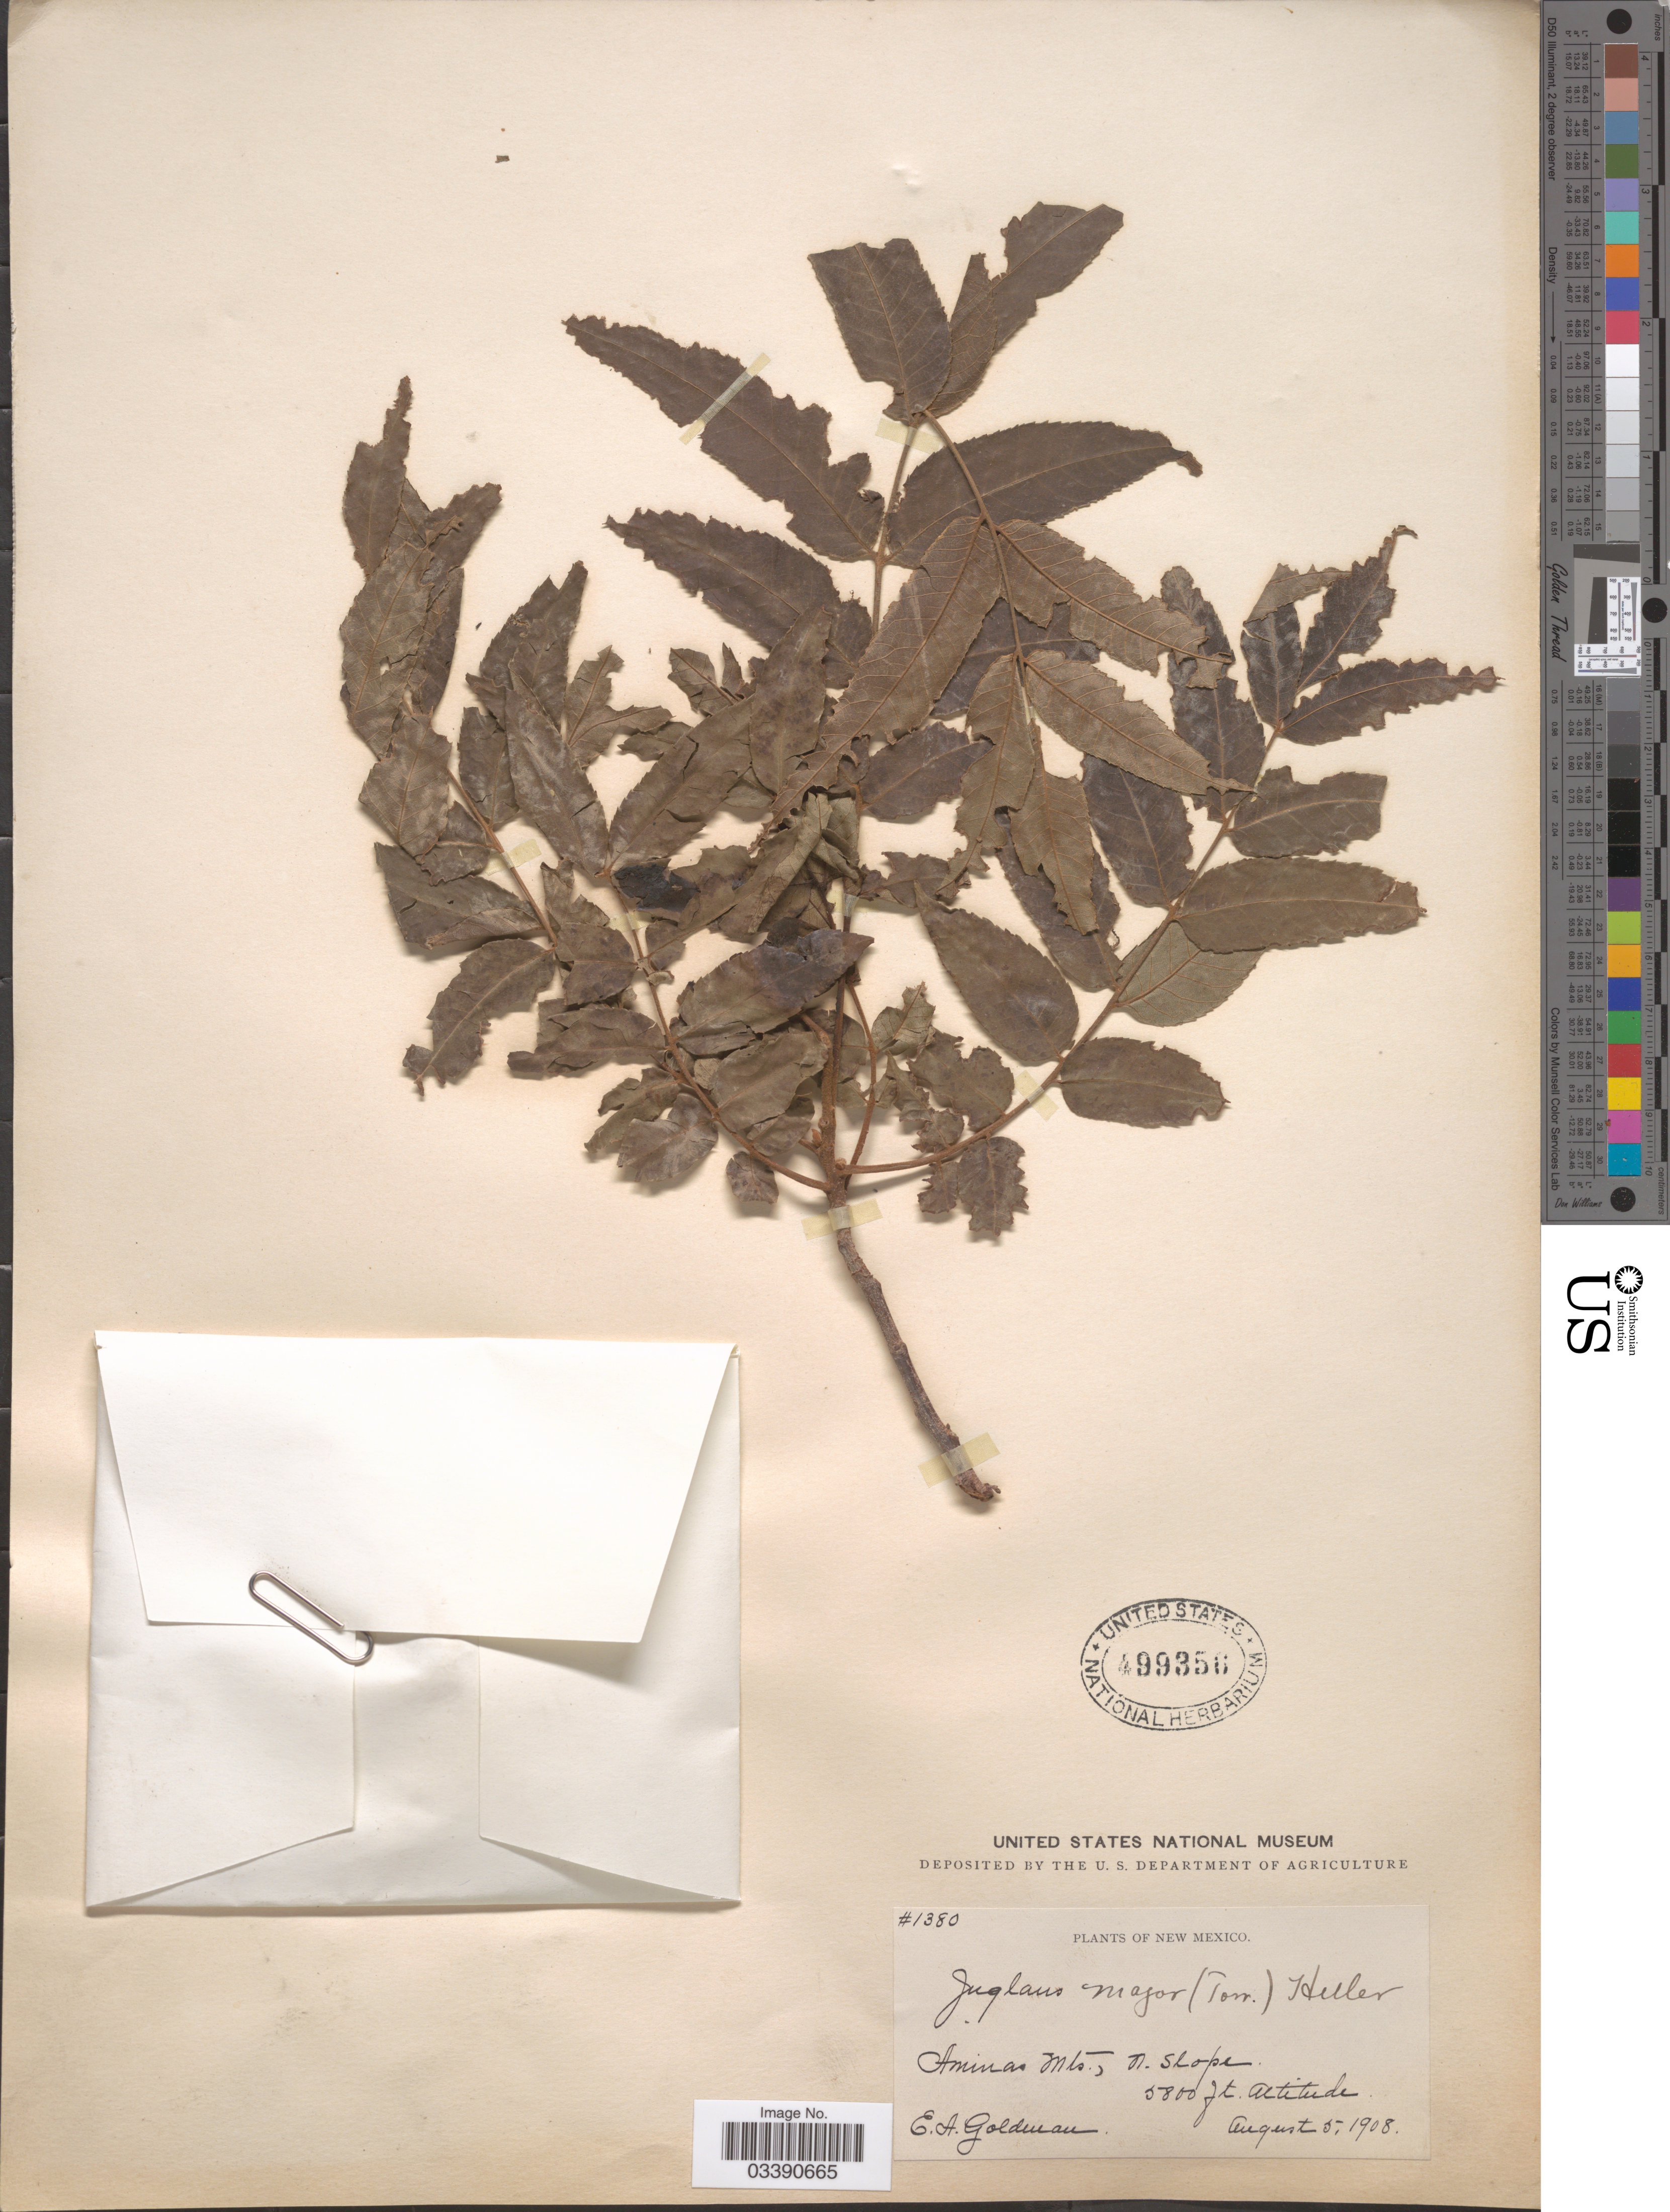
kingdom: Plantae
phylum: Tracheophyta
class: Magnoliopsida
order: Fagales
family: Juglandaceae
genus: Juglans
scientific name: Juglans major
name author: (Torr.) A. Heller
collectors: E. A. Goldman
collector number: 1380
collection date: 1908-08-05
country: United States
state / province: New Mexico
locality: Animas Mts., N. Slope.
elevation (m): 1768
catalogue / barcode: US 499356